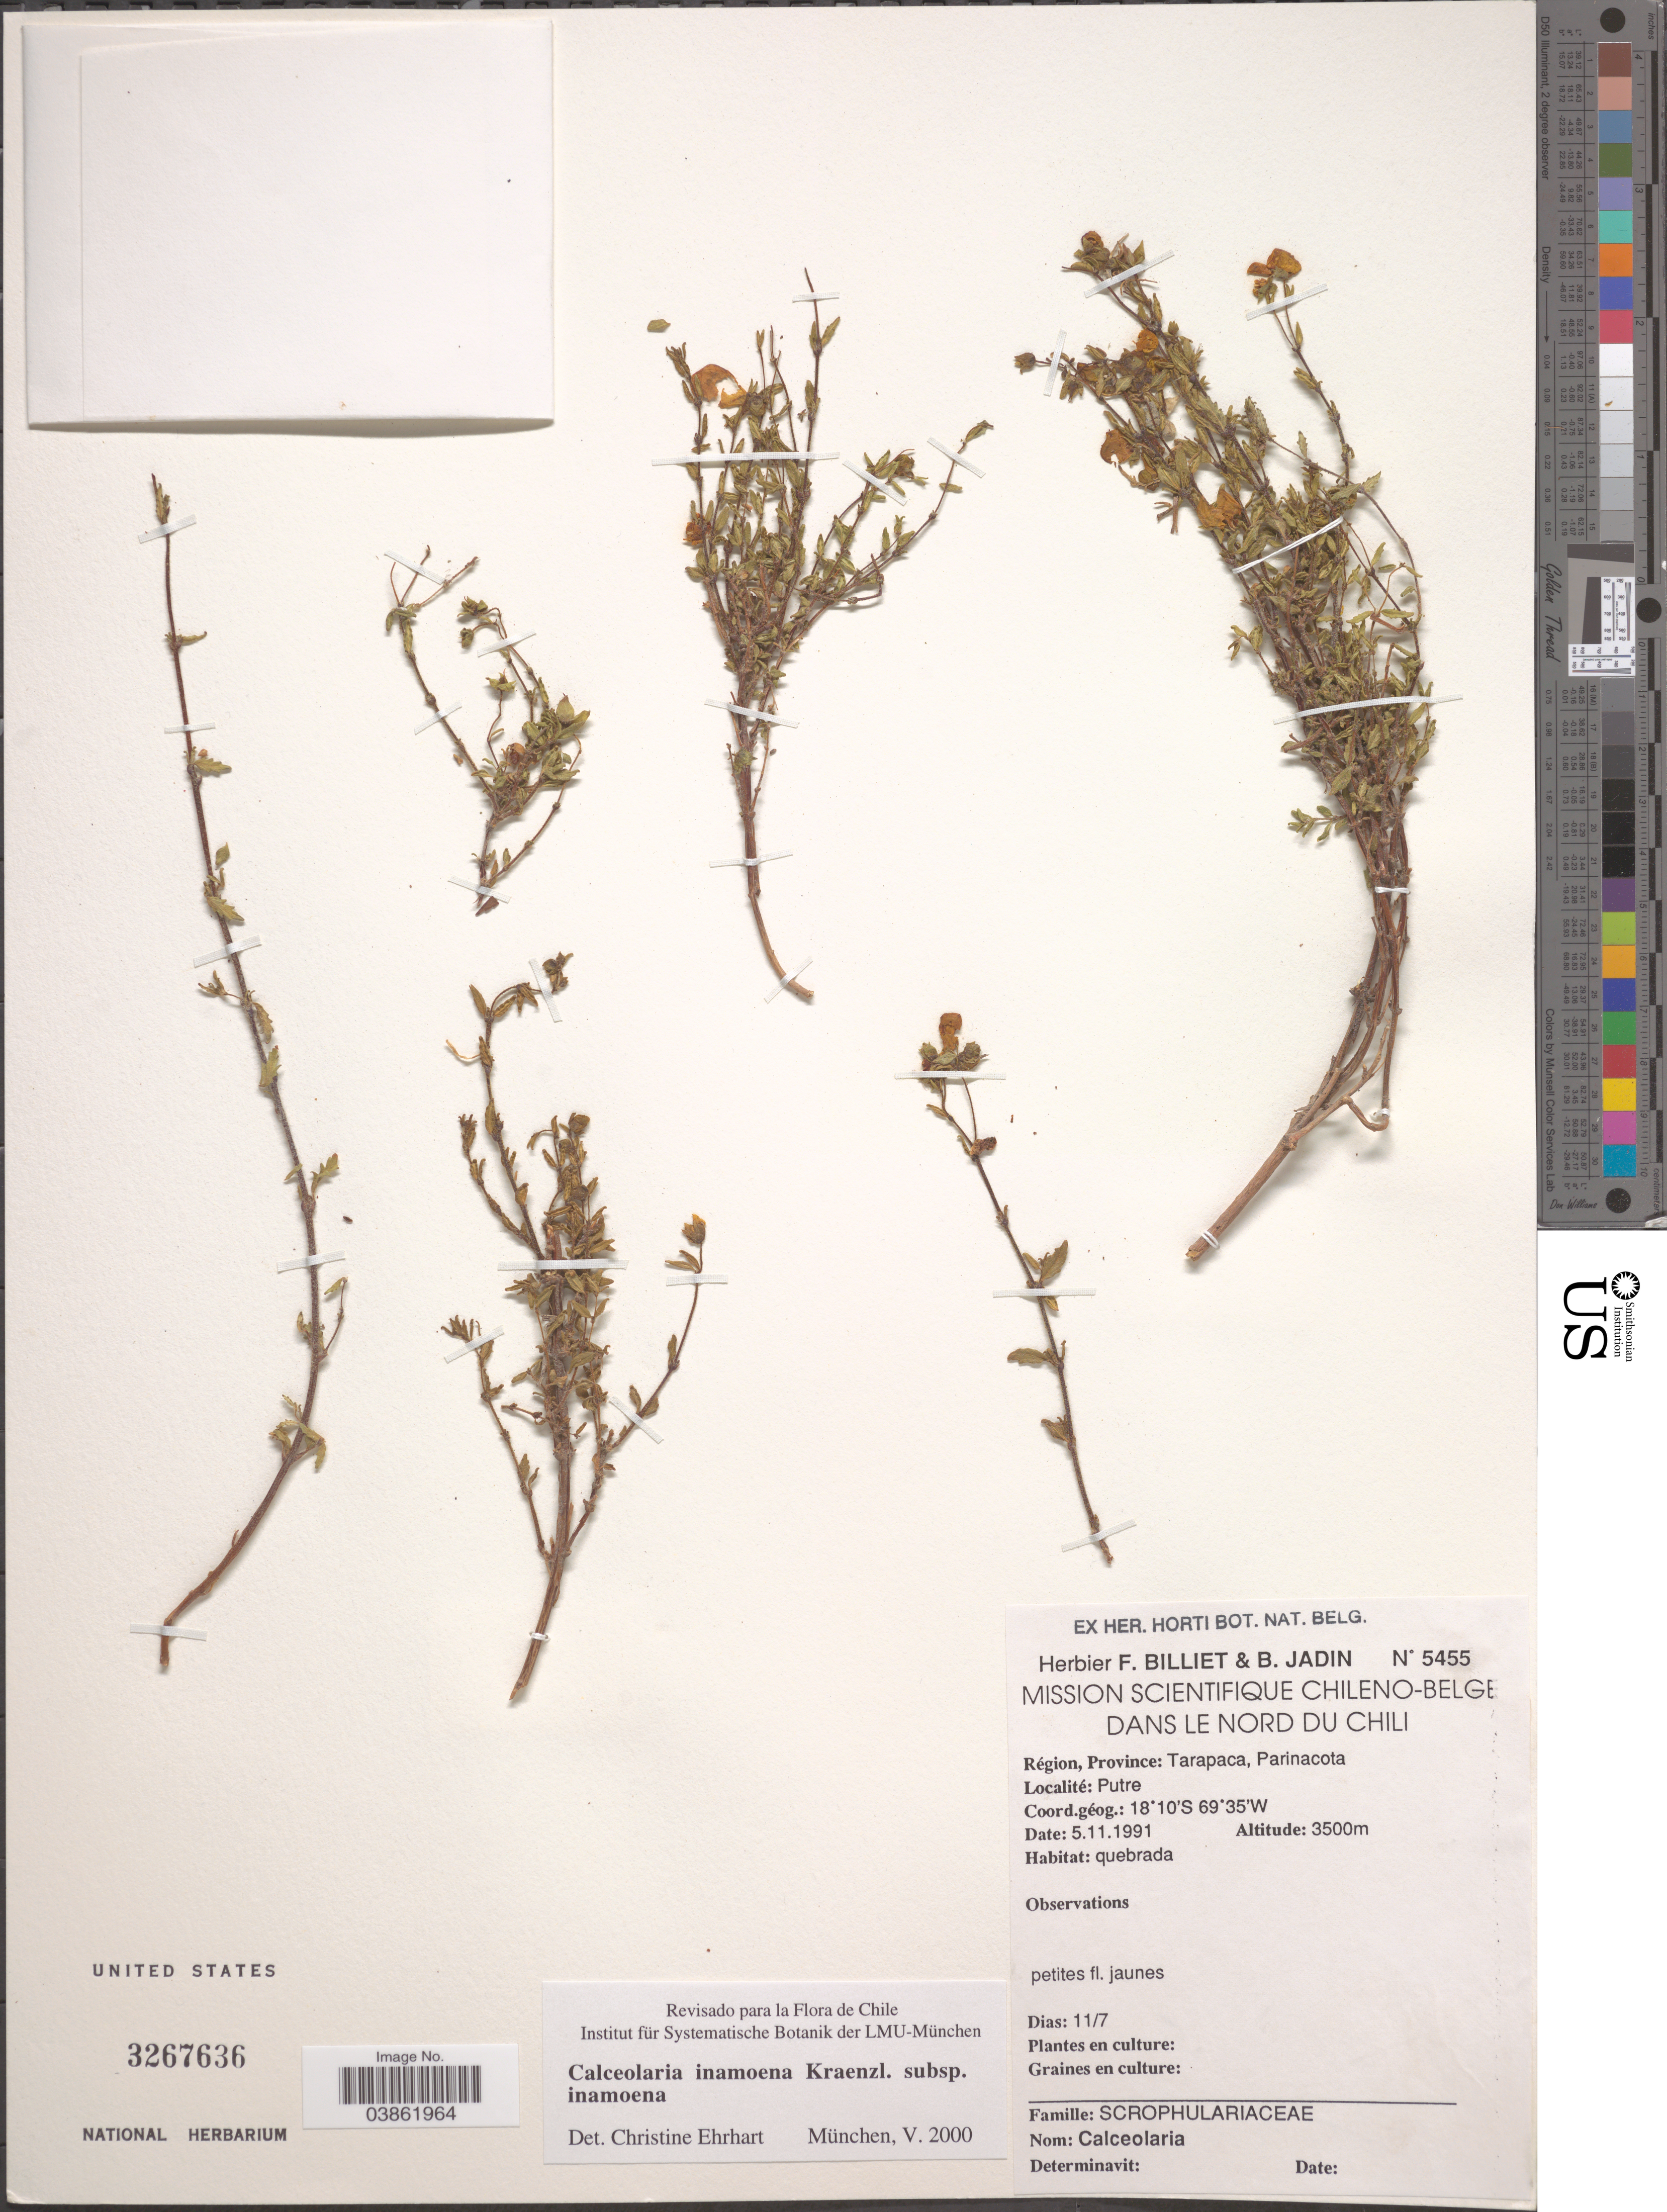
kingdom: Plantae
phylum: Tracheophyta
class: Magnoliopsida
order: Lamiales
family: Calceolariaceae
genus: Calceolaria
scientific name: Calceolaria inamoena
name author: Kraenzl.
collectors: ex herb. F. Billiet & B. Jadin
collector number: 5455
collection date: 1991-11-05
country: Chile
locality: Région, Province: Tarapaca, Parinacota. Putre.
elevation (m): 3500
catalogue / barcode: US 3267636